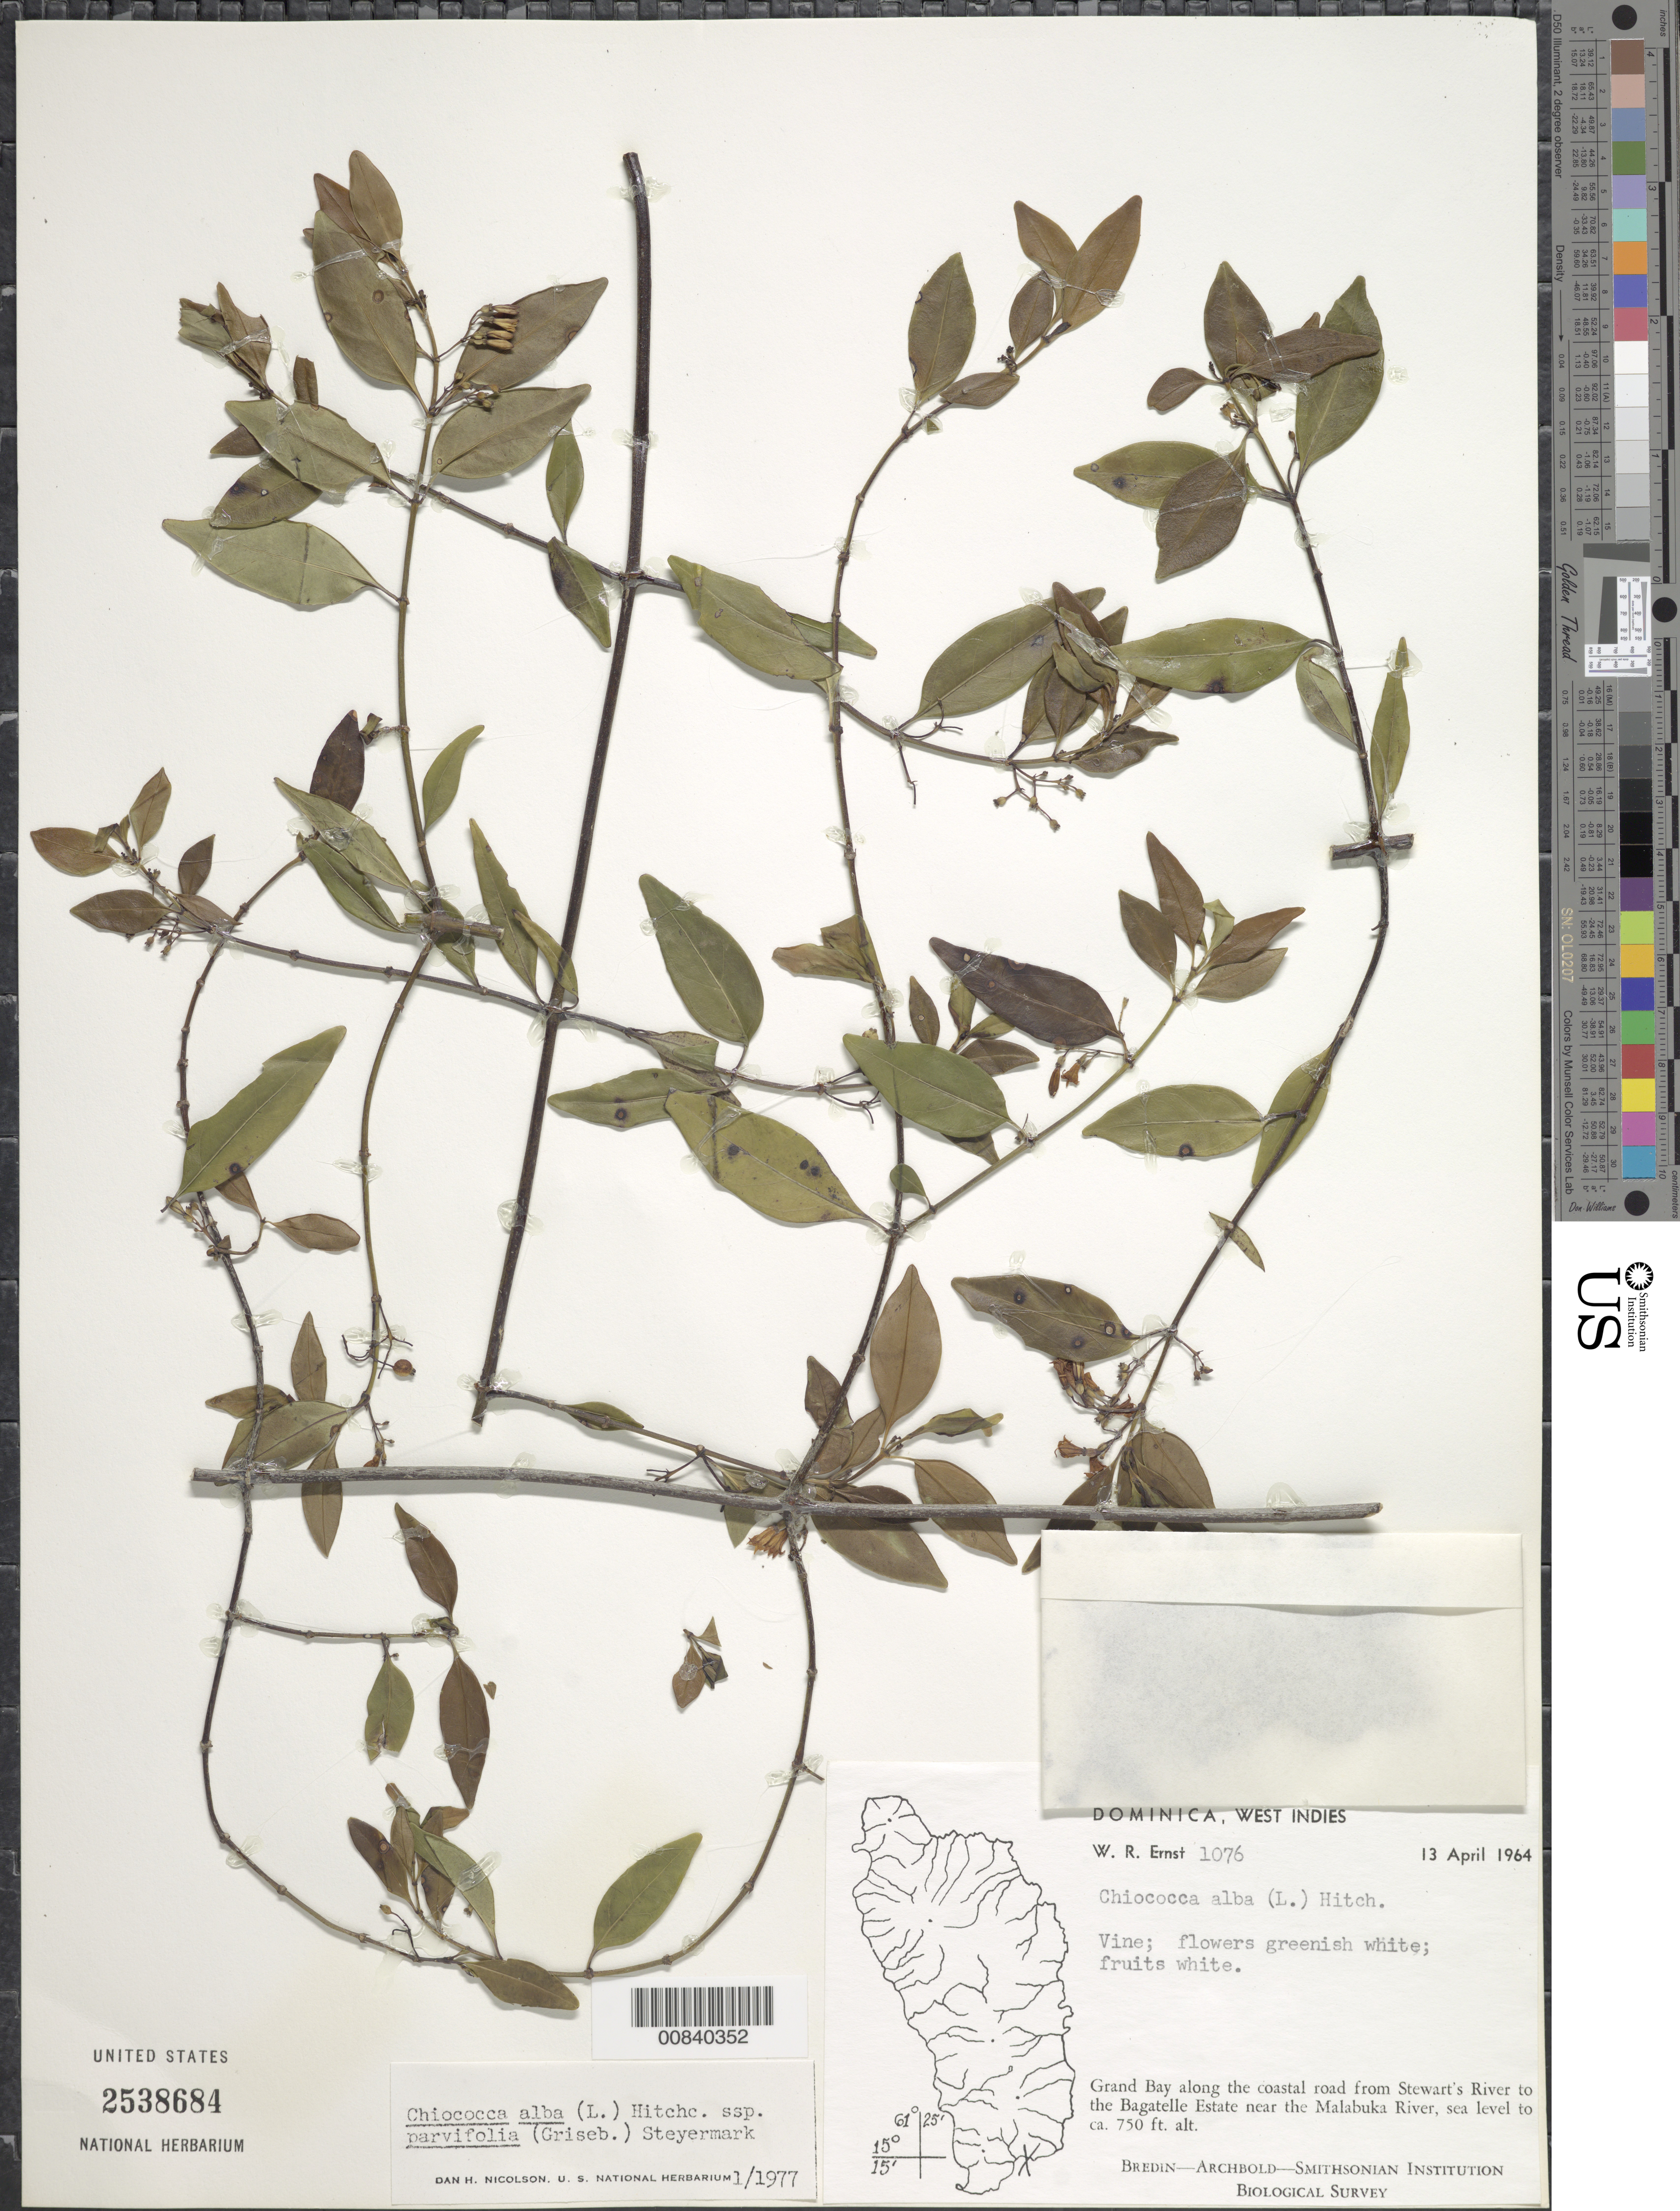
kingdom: Plantae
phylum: Tracheophyta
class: Magnoliopsida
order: Gentianales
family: Rubiaceae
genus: Chiococca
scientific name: Chiococca alba subsp. alba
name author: (L.) Hitchc.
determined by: Nicolson, Dan H.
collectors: W. R. Ernst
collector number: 1076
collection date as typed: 13 Apr 1964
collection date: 1964-04-13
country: Dominica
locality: Grand Bay along the coastal road from Stewart's River to the Bagatelle Estate near the Malabuka River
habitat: Along road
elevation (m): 229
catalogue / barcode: US 2538684